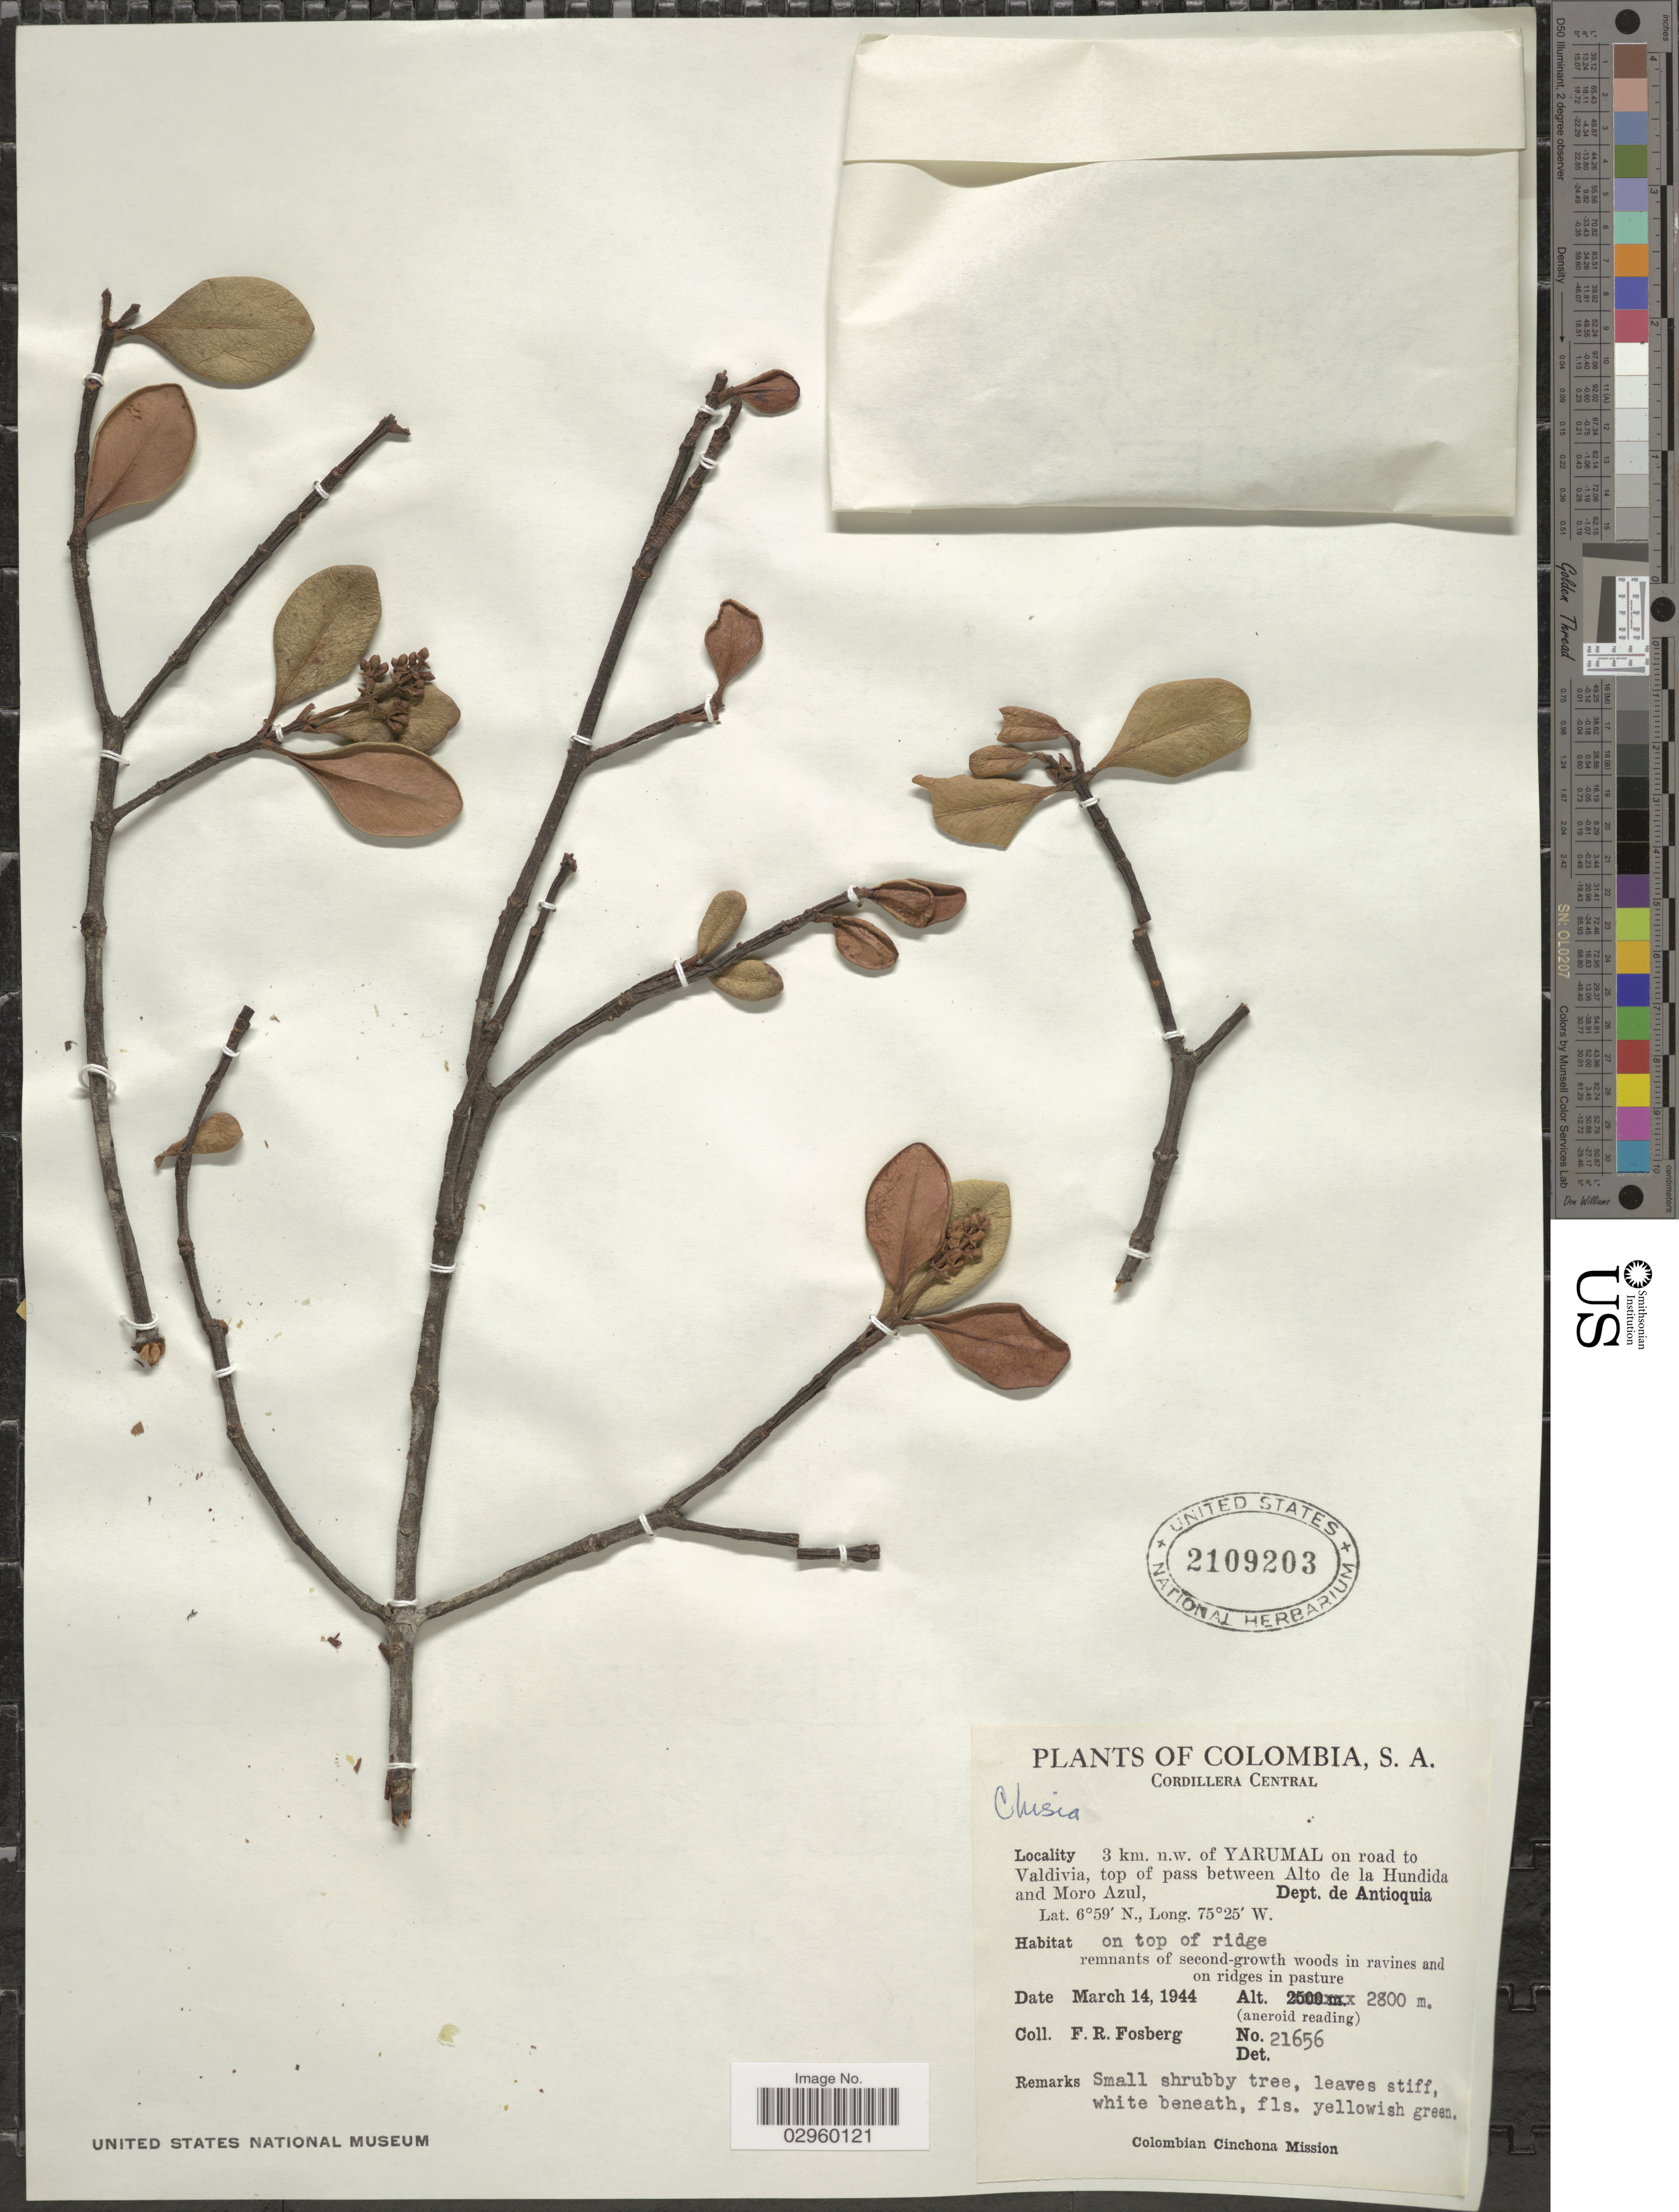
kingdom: Plantae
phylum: Tracheophyta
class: Magnoliopsida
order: Malpighiales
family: Clusiaceae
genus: Clusia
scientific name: Clusia sp.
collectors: F. R. Fosberg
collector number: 21656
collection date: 1944-03-14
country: Colombia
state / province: Antioquia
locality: Cordillera Central, 3 km. n.w. of Yarumal on road to Valdivia, top of pass between Alto de la Hundida and Moro Azul, Dept. de Antioquia.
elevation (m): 2800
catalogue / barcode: US 2109203